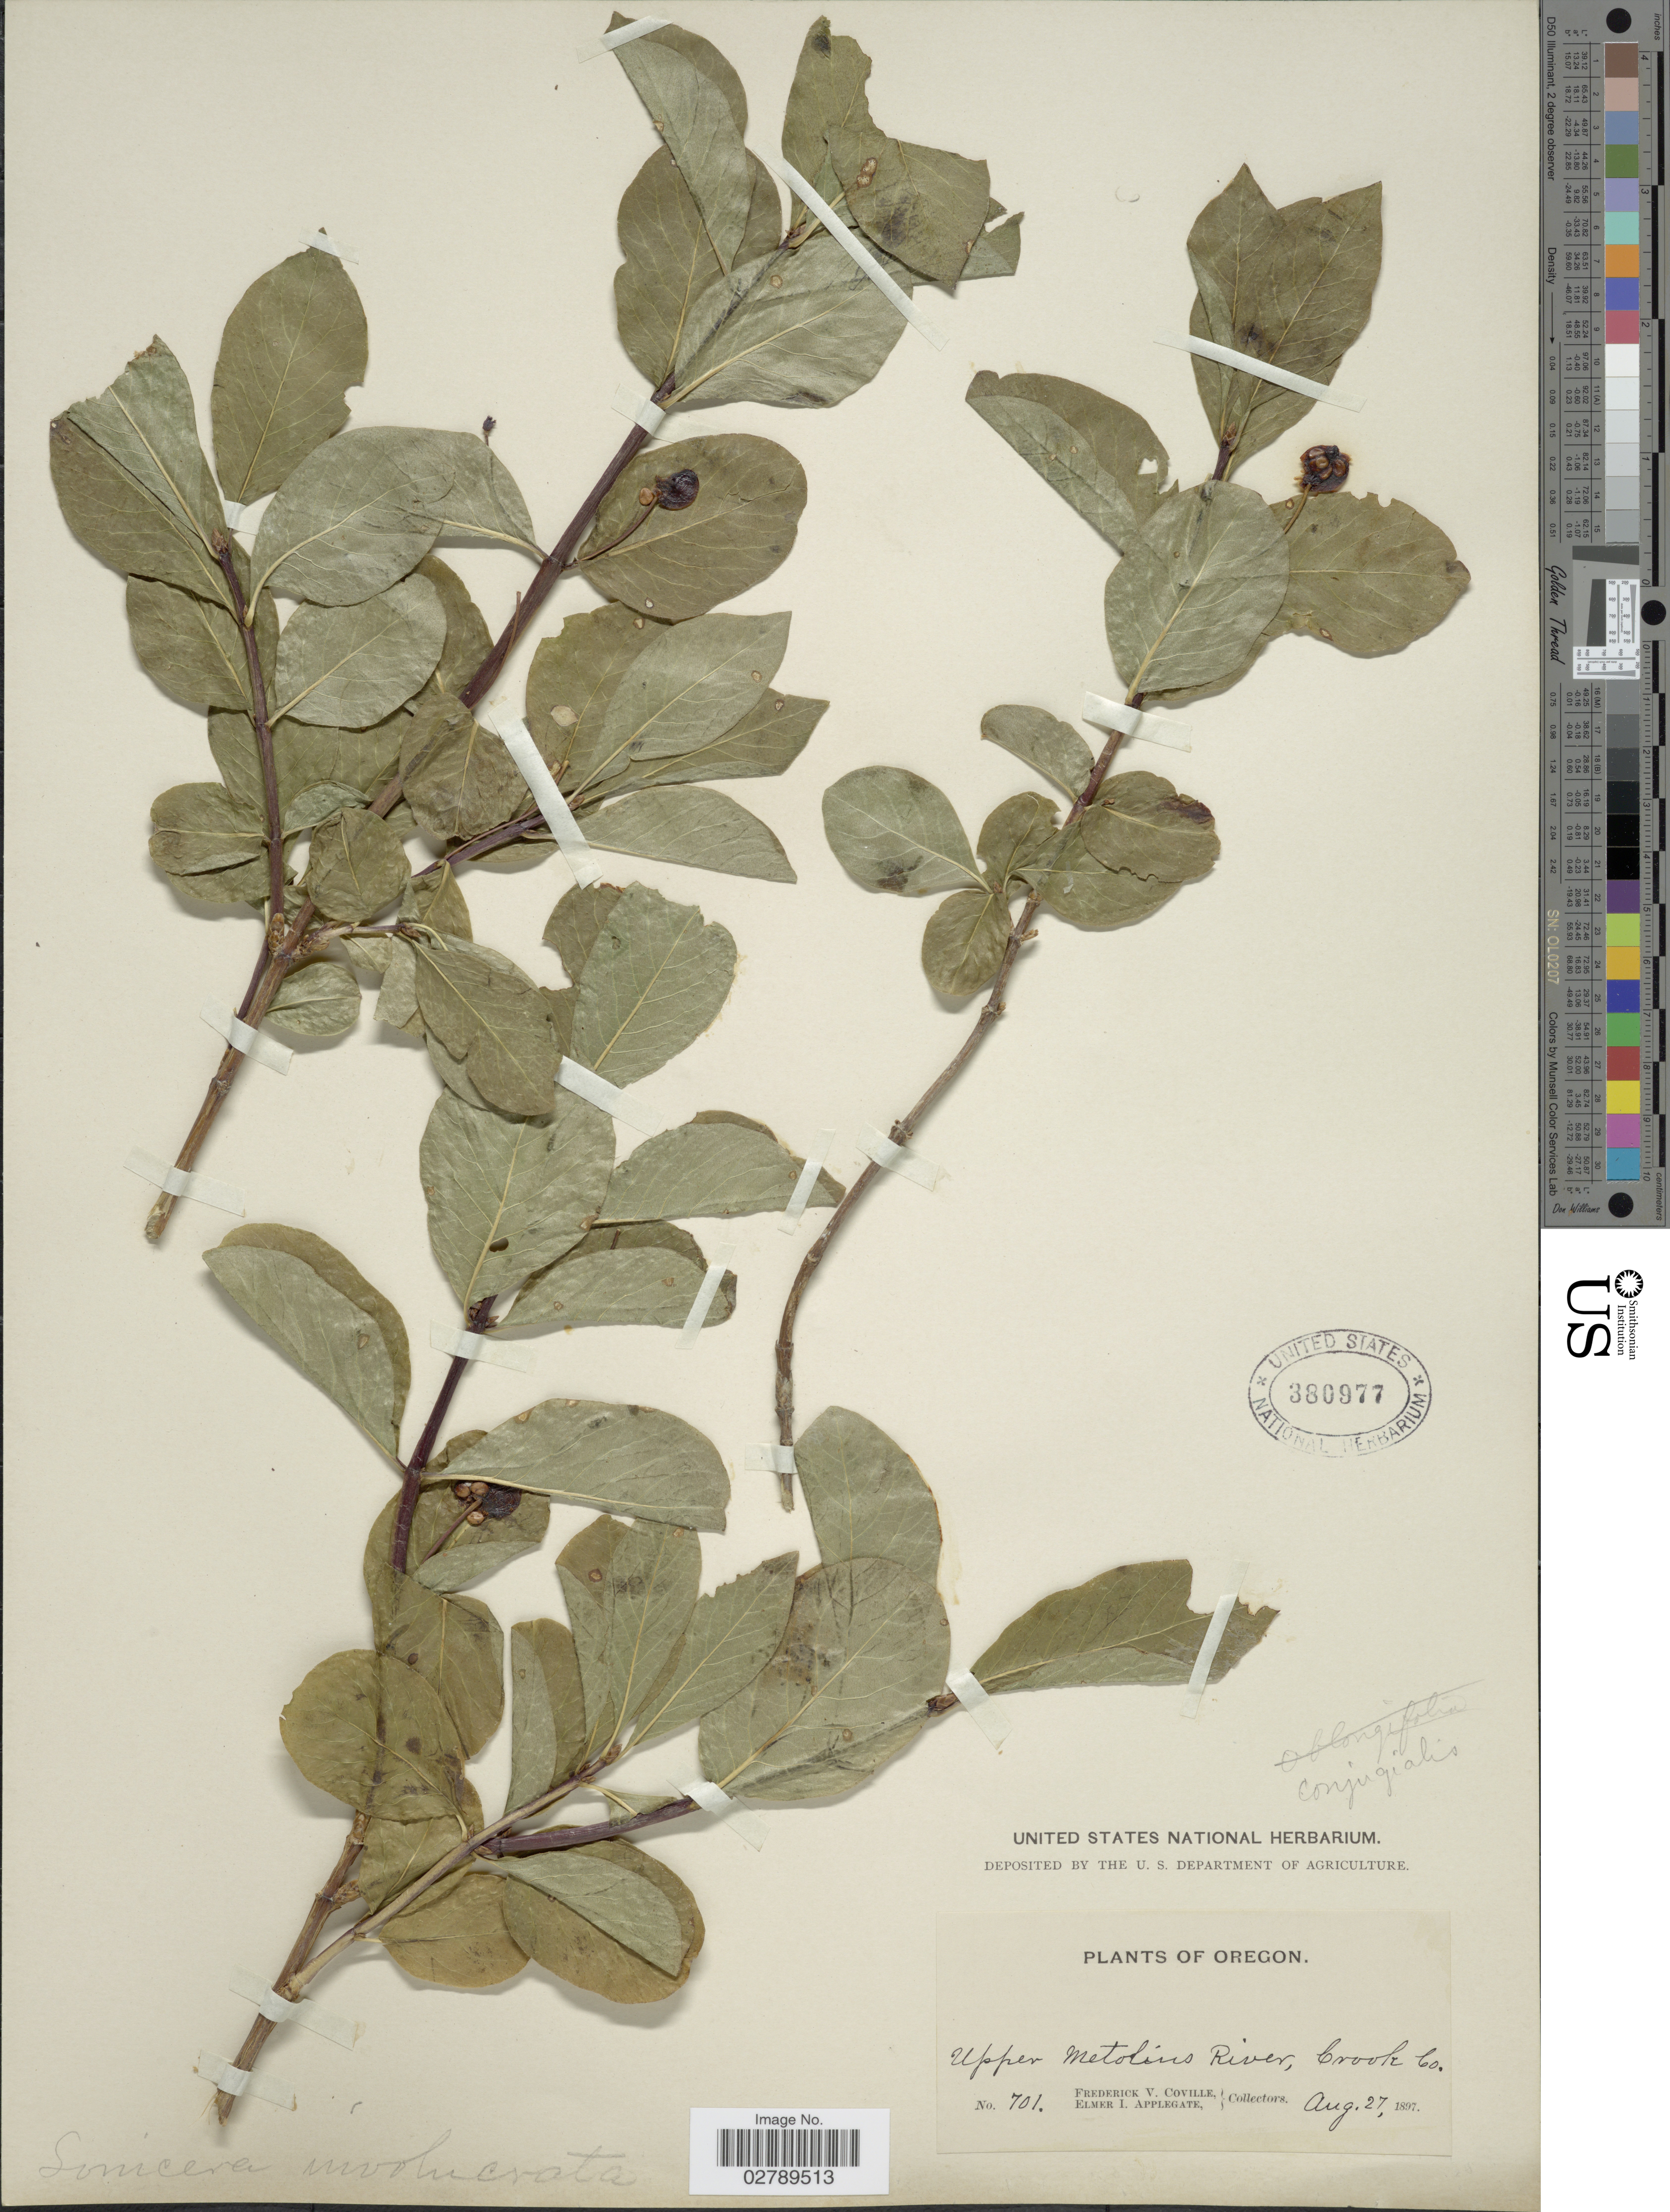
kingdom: Plantae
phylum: Tracheophyta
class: Magnoliopsida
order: Dipsacales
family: Caprifoliaceae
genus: Lonicera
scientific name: Lonicera involucrata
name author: (Richardson) Banks ex Spreng.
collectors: F. V. Coville & E. I. Applegate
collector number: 701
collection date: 1897-08-27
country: United States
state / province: Oregon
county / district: Crook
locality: Upper Metolins River, Crook Co.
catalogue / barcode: US 380977